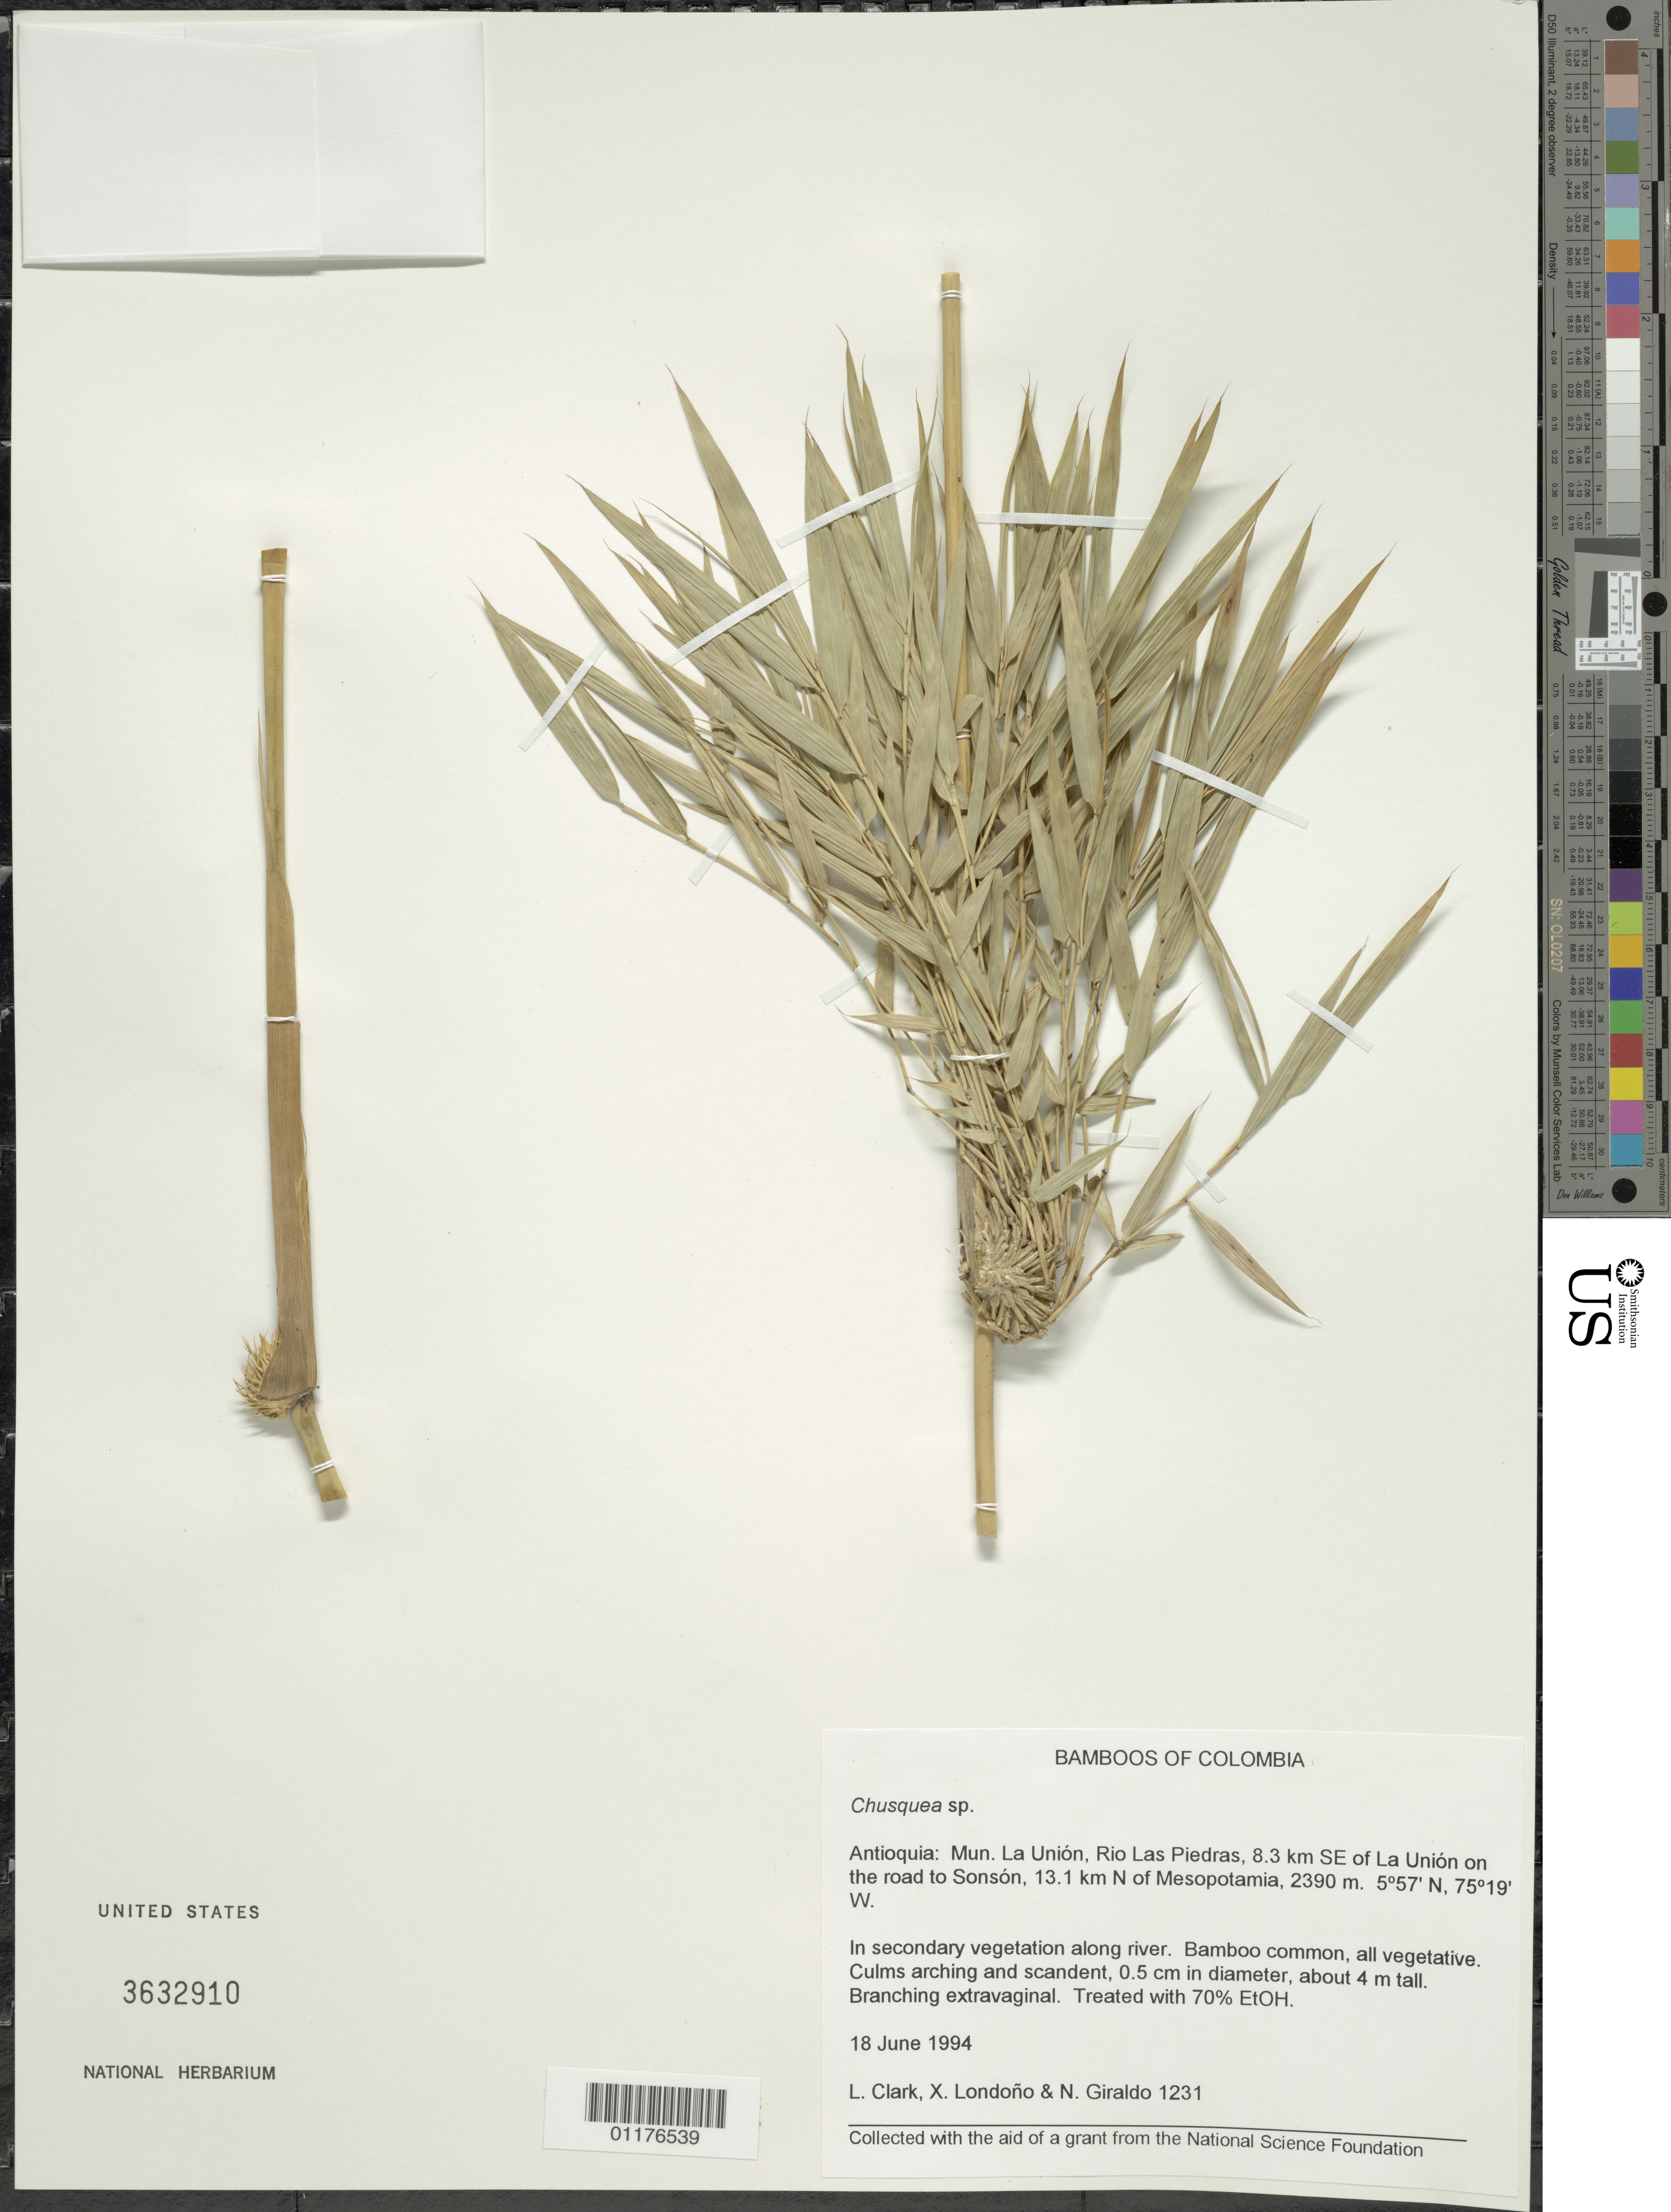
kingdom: Plantae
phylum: Tracheophyta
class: Liliopsida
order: Poales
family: Poaceae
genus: Chusquea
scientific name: Chusquea sp.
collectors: L. G. Clark, X. Londoño & N. Giraldo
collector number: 1231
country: Colombia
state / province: Antioquiá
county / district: La Unión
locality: Rio Las Piedras, SE of La Union on the road to Sonson, N of Mesopotamia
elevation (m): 2390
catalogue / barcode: US 3632910